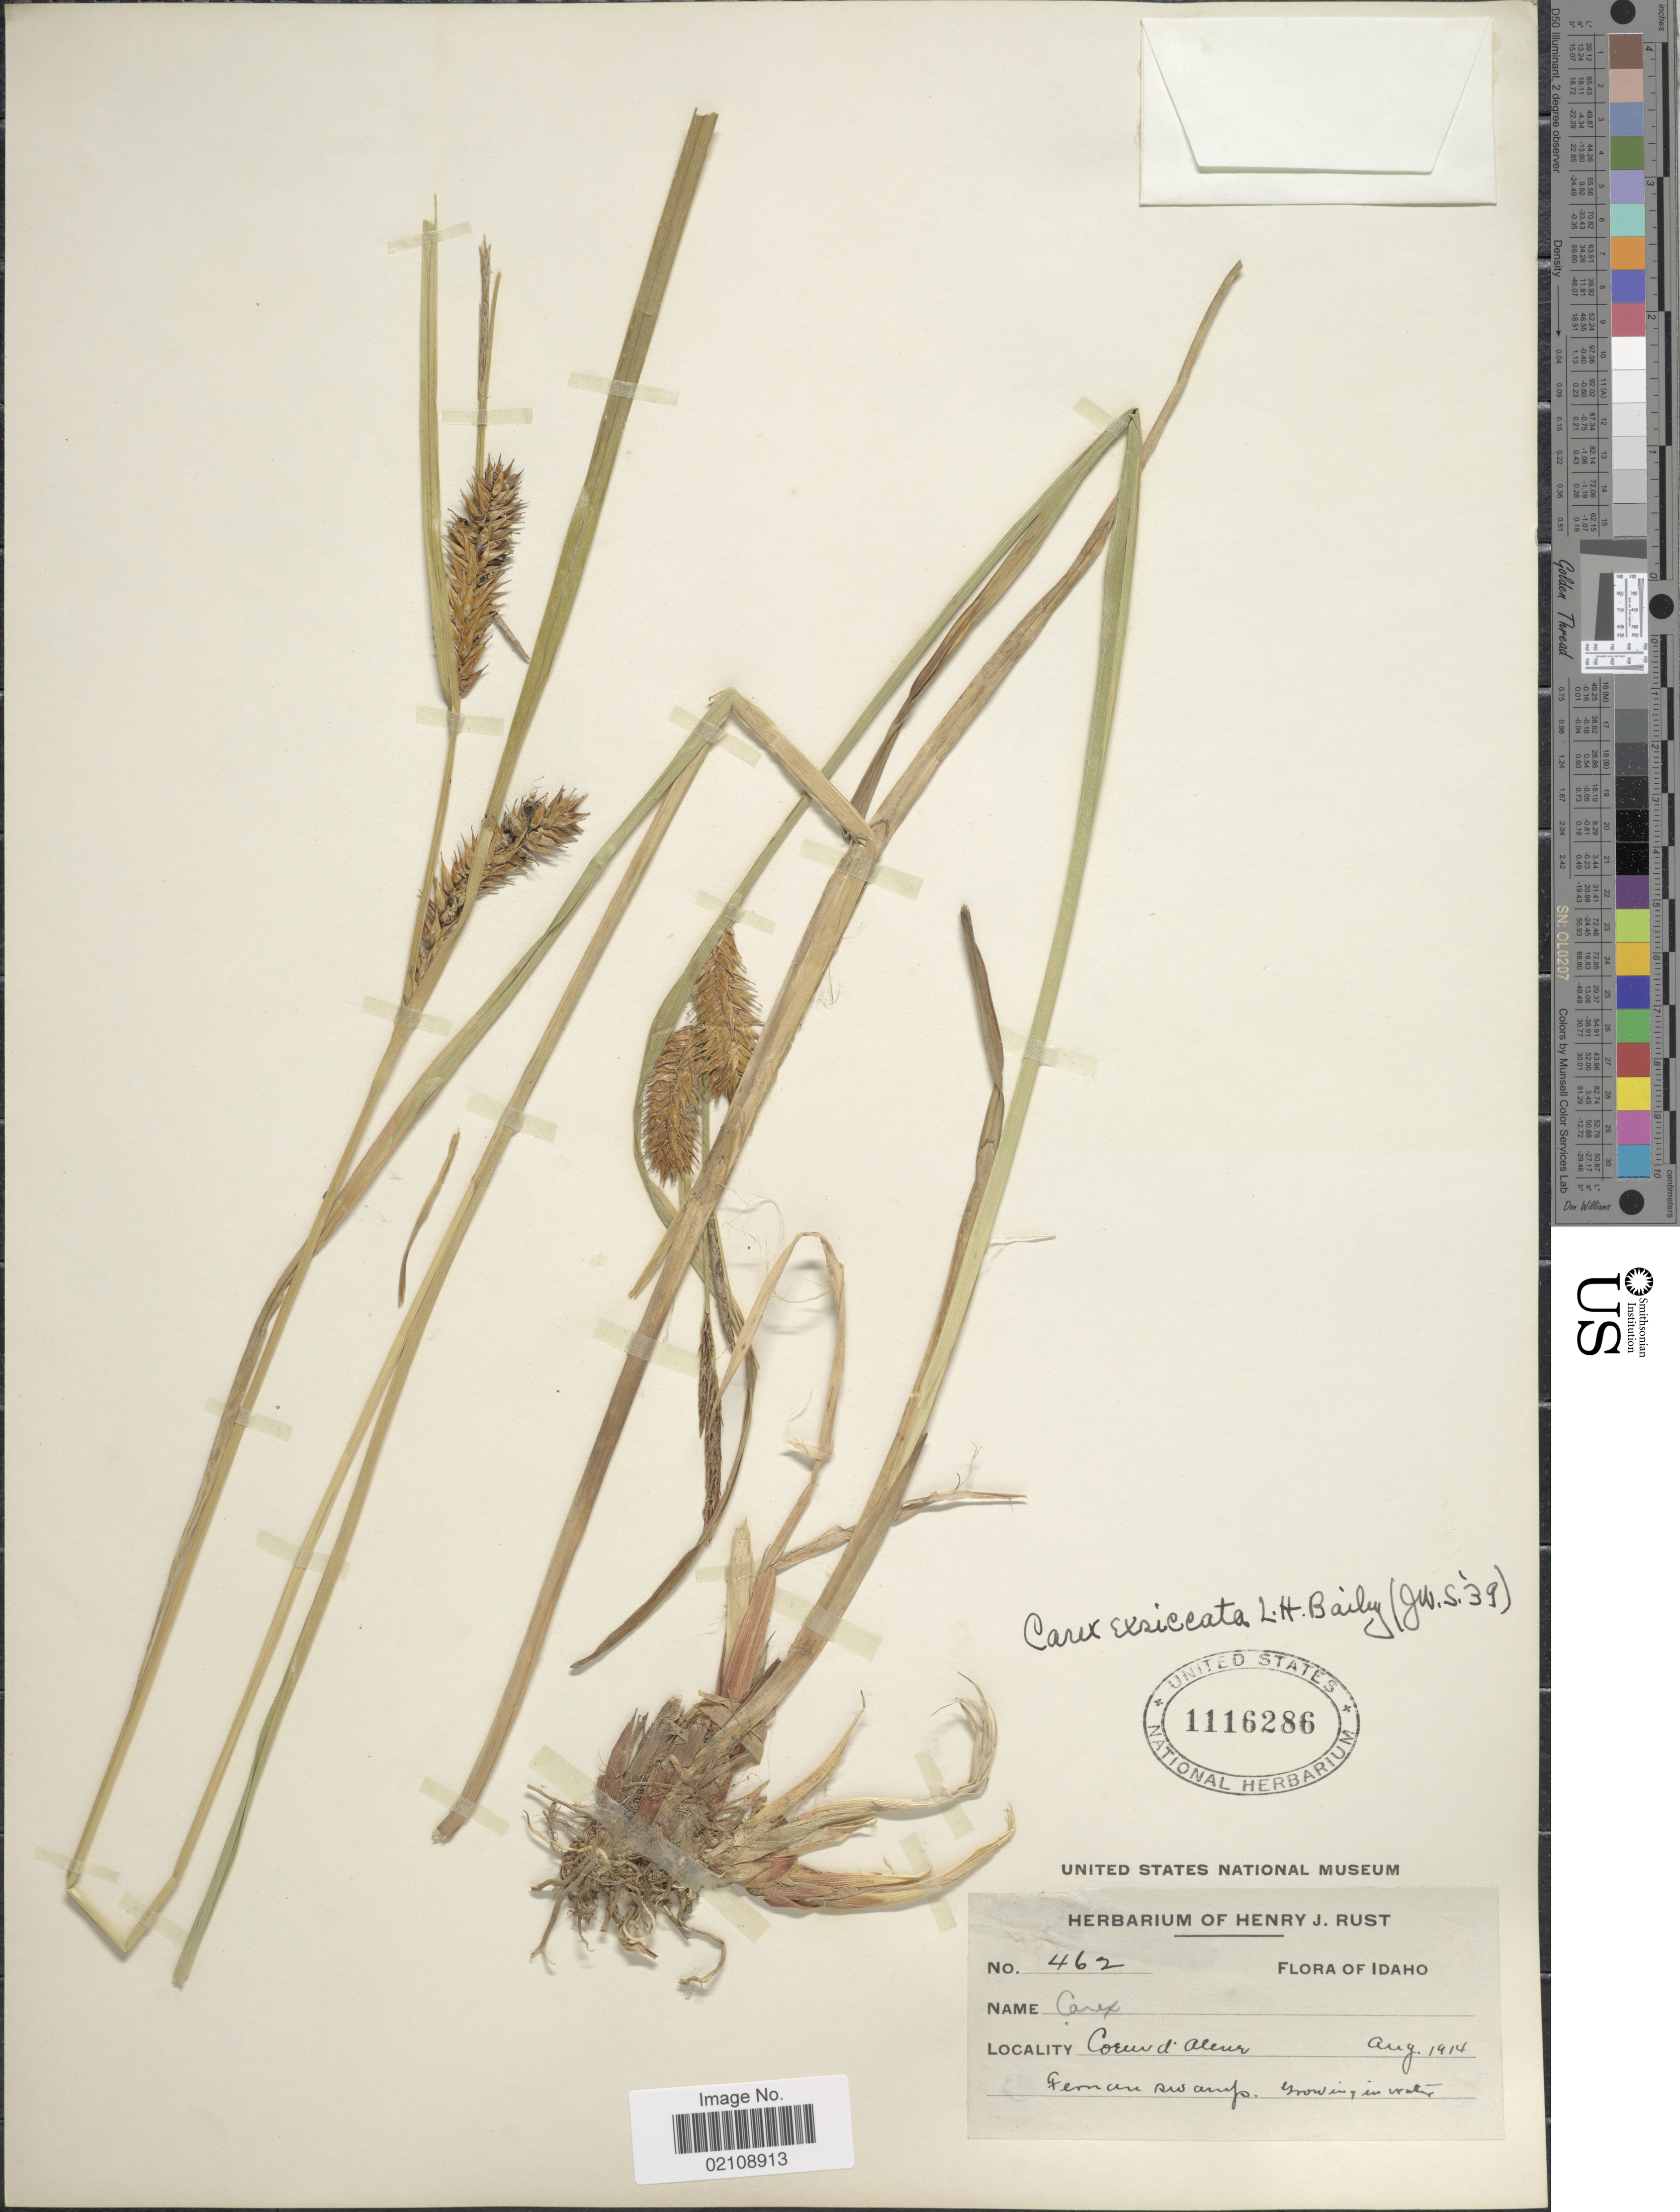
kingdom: Plantae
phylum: Tracheophyta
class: Liliopsida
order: Poales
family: Cyperaceae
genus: Carex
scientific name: Carex exsiccata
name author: L.H. Bailey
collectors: ex herb. Henry J. Rust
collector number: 462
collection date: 1914-08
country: United States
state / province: Idaho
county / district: Kootenai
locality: Coeur d'Alene, Fernan swamp.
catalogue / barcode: US 1116286